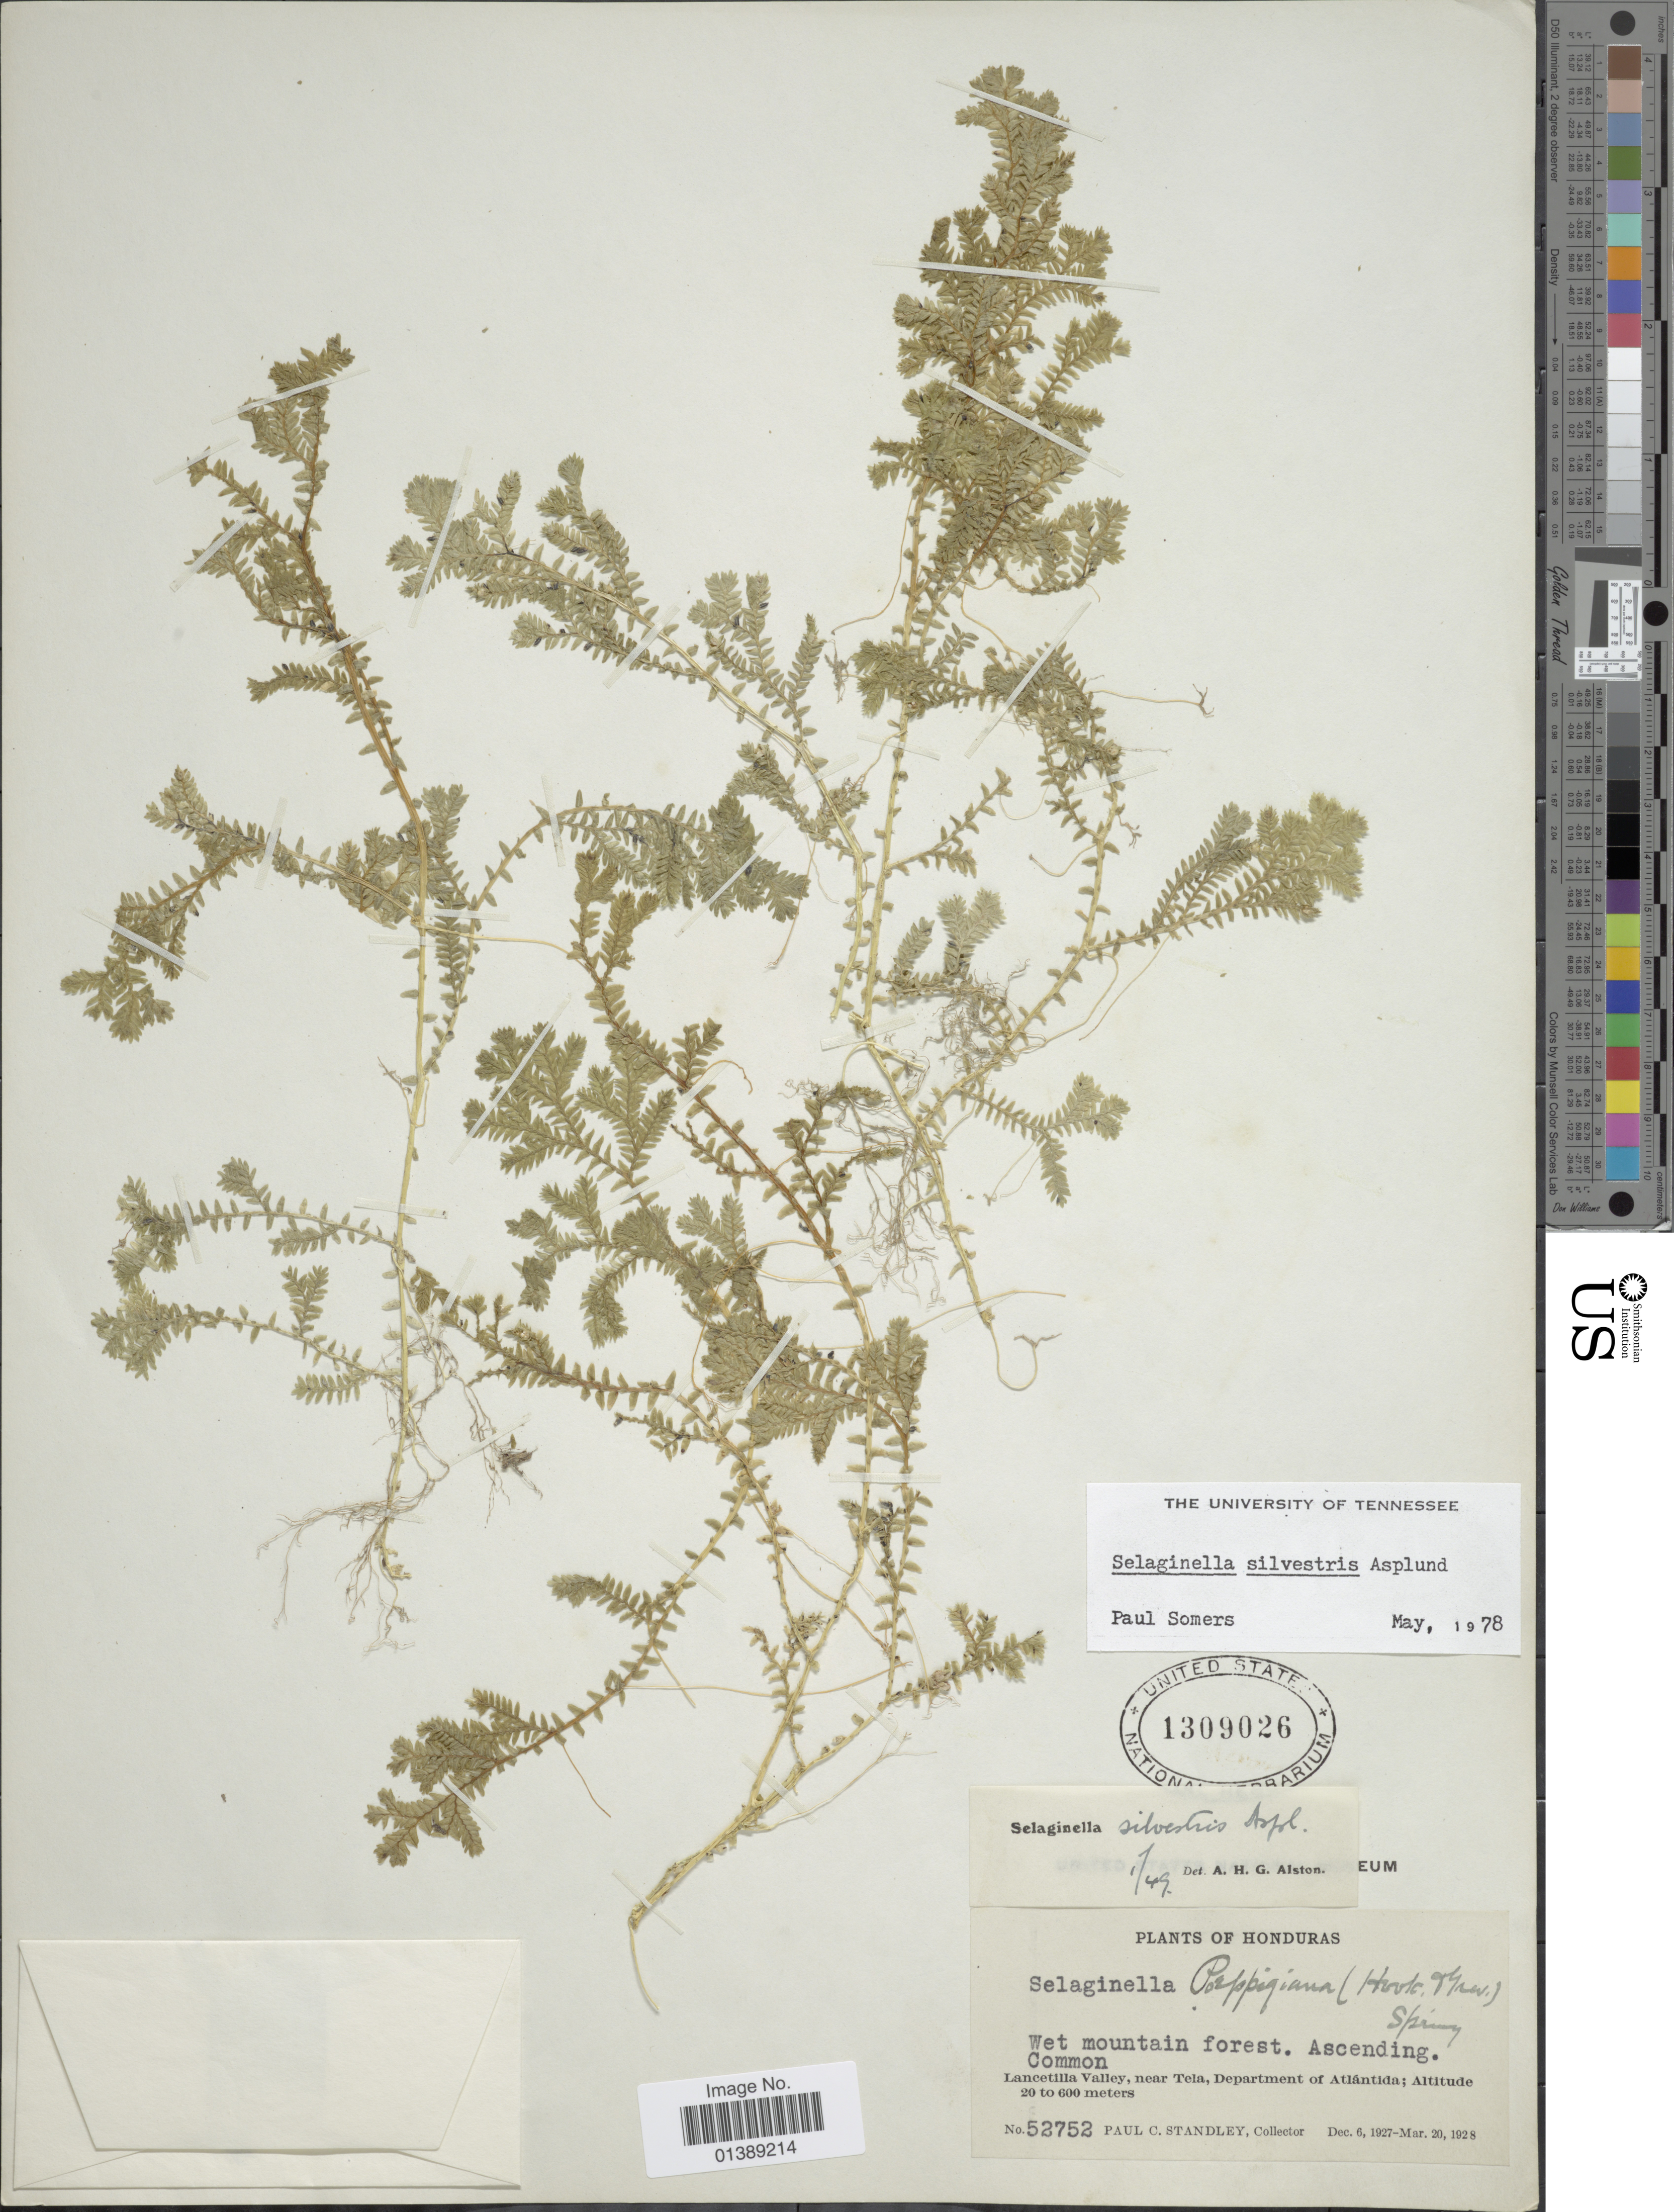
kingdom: Plantae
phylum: Tracheophyta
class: Lycopodiopsida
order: Selaginellales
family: Selaginellaceae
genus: Selaginella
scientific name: Selaginella silvestris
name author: Aspl.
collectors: P. C. Standley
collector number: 52752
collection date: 1927-12-06/1928-03-20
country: Honduras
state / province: Atlántida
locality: Lancetilla Valley, near Tela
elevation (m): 20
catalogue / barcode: US 1309026